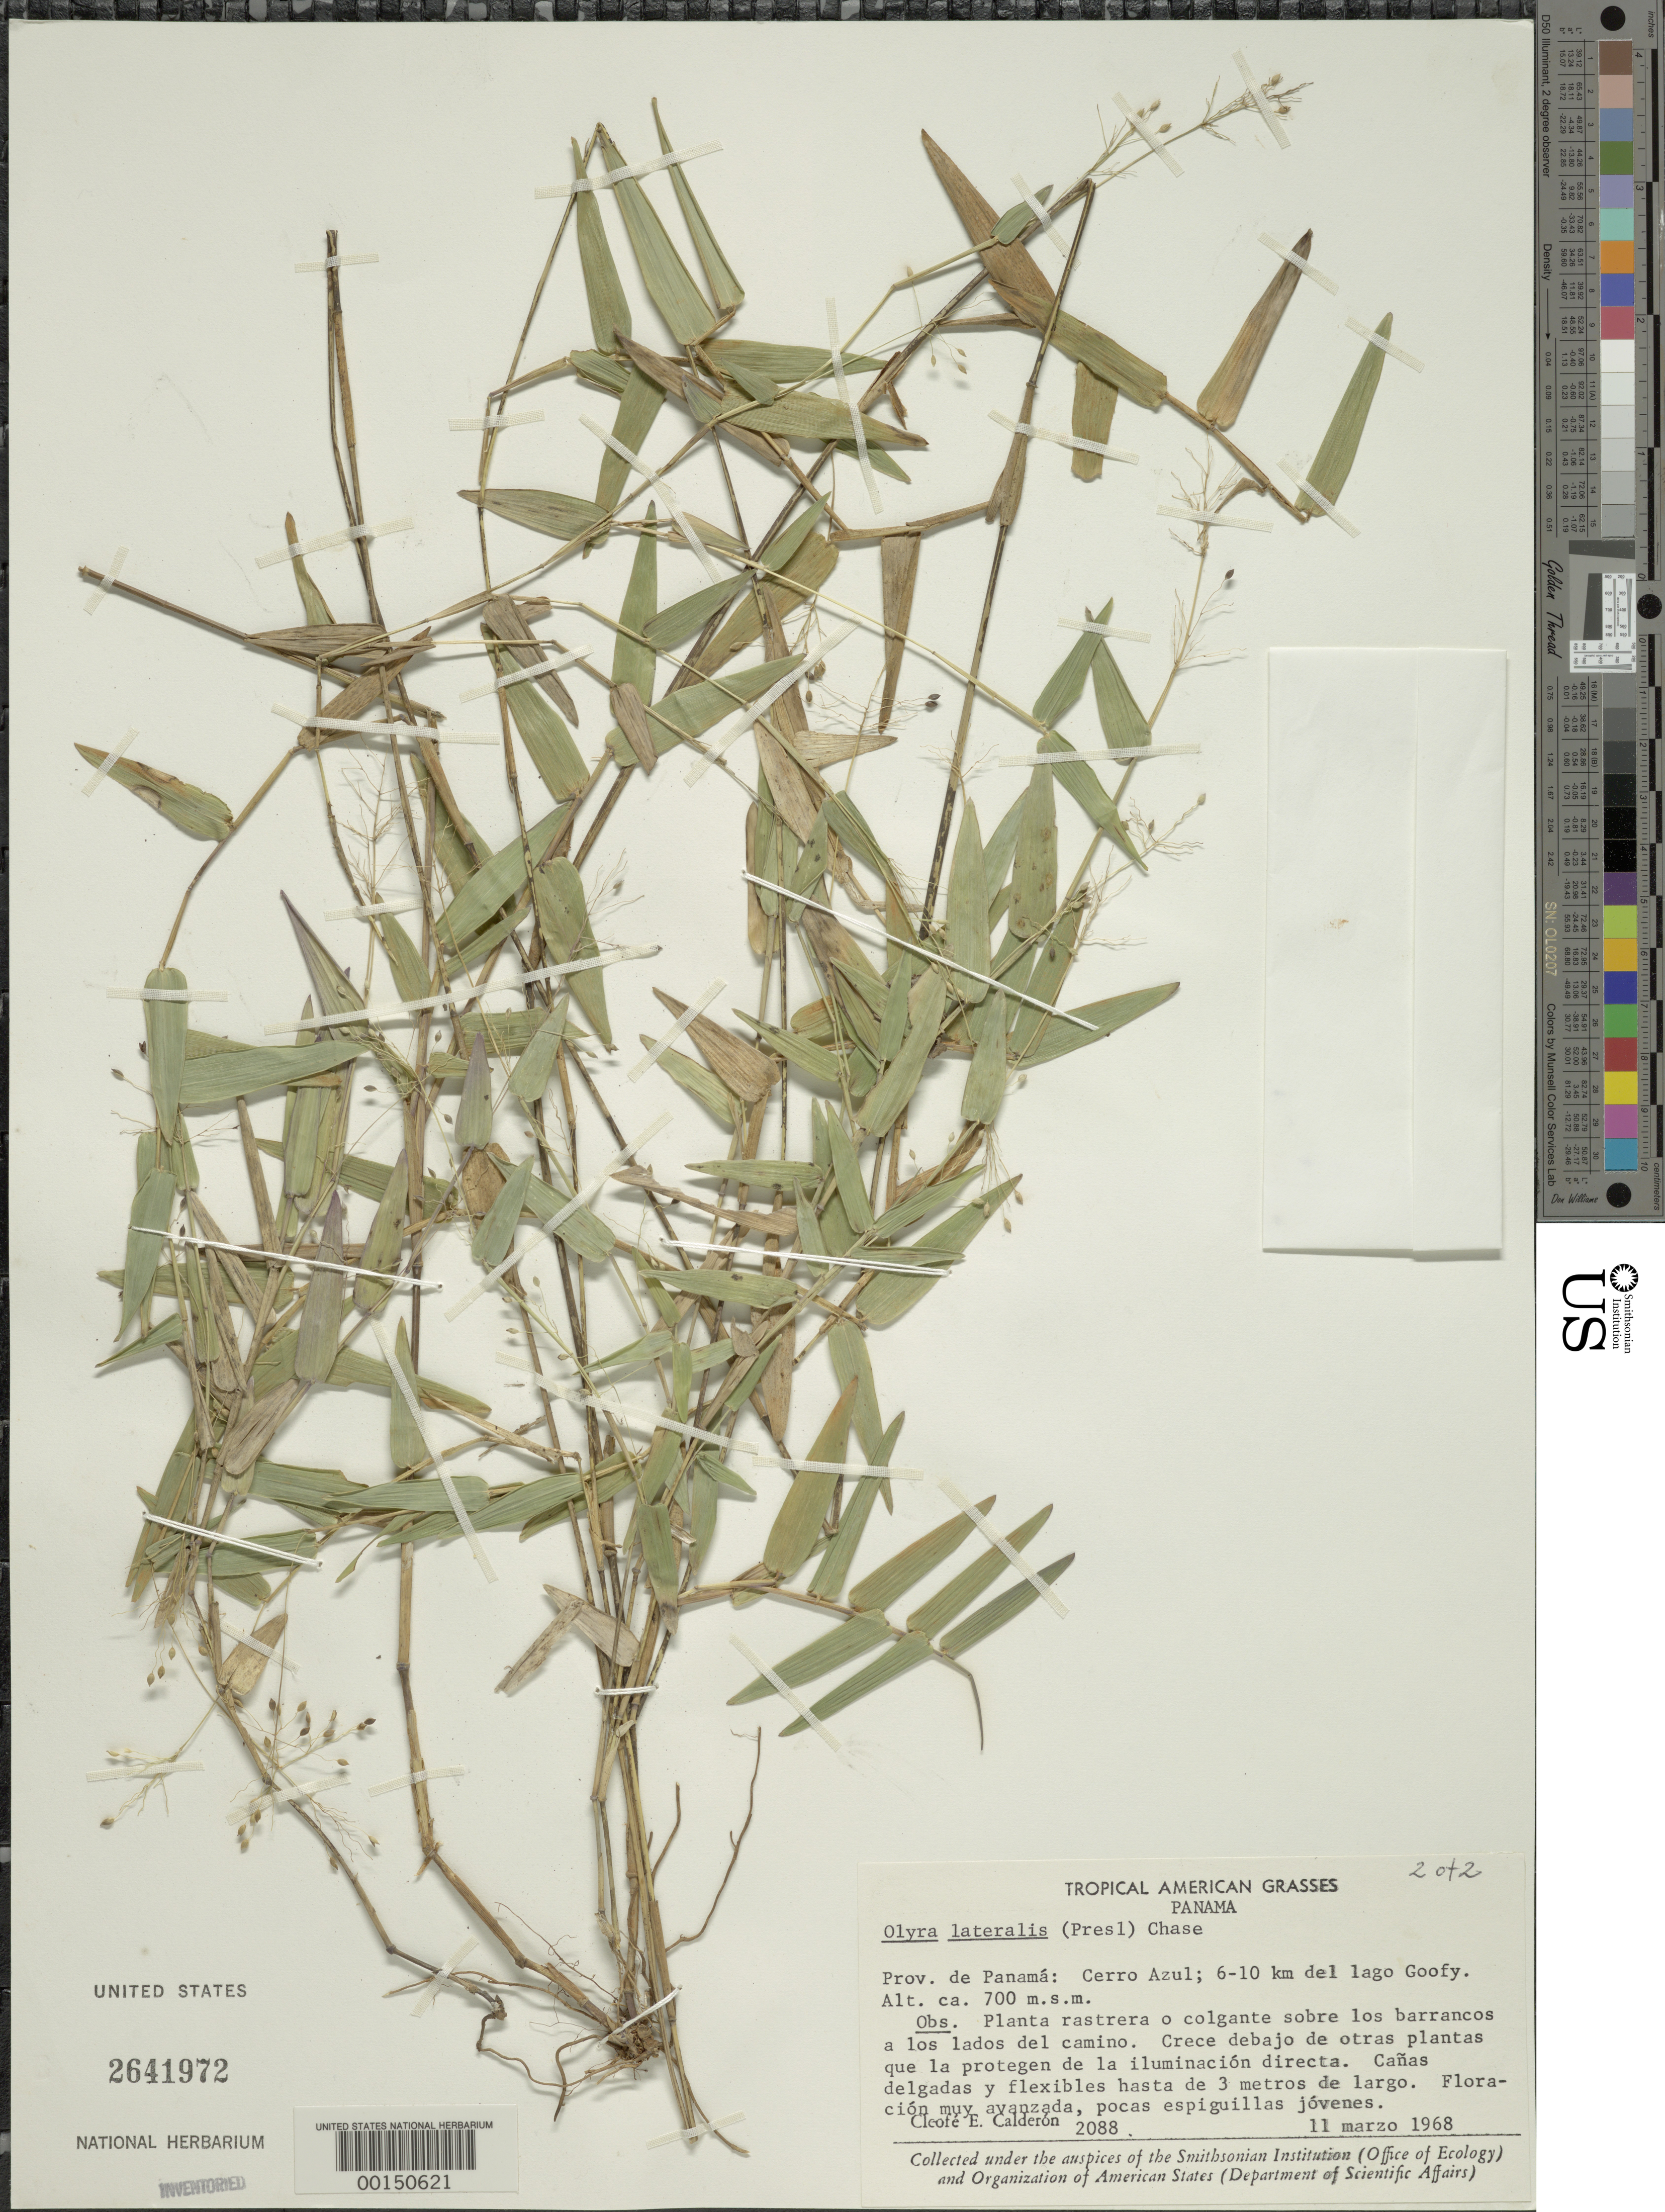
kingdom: Plantae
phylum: Tracheophyta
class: Liliopsida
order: Poales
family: Poaceae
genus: Parodiolyra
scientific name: Parodiolyra lateralis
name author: (J. Presl ex Nees) Soderstr. & Zuloaga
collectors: C. E. Calderón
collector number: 2088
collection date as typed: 11 Mar 1968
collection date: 1968-03-11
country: Panama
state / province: Panamá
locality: Cerro Azul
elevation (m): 700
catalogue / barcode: US 2641972